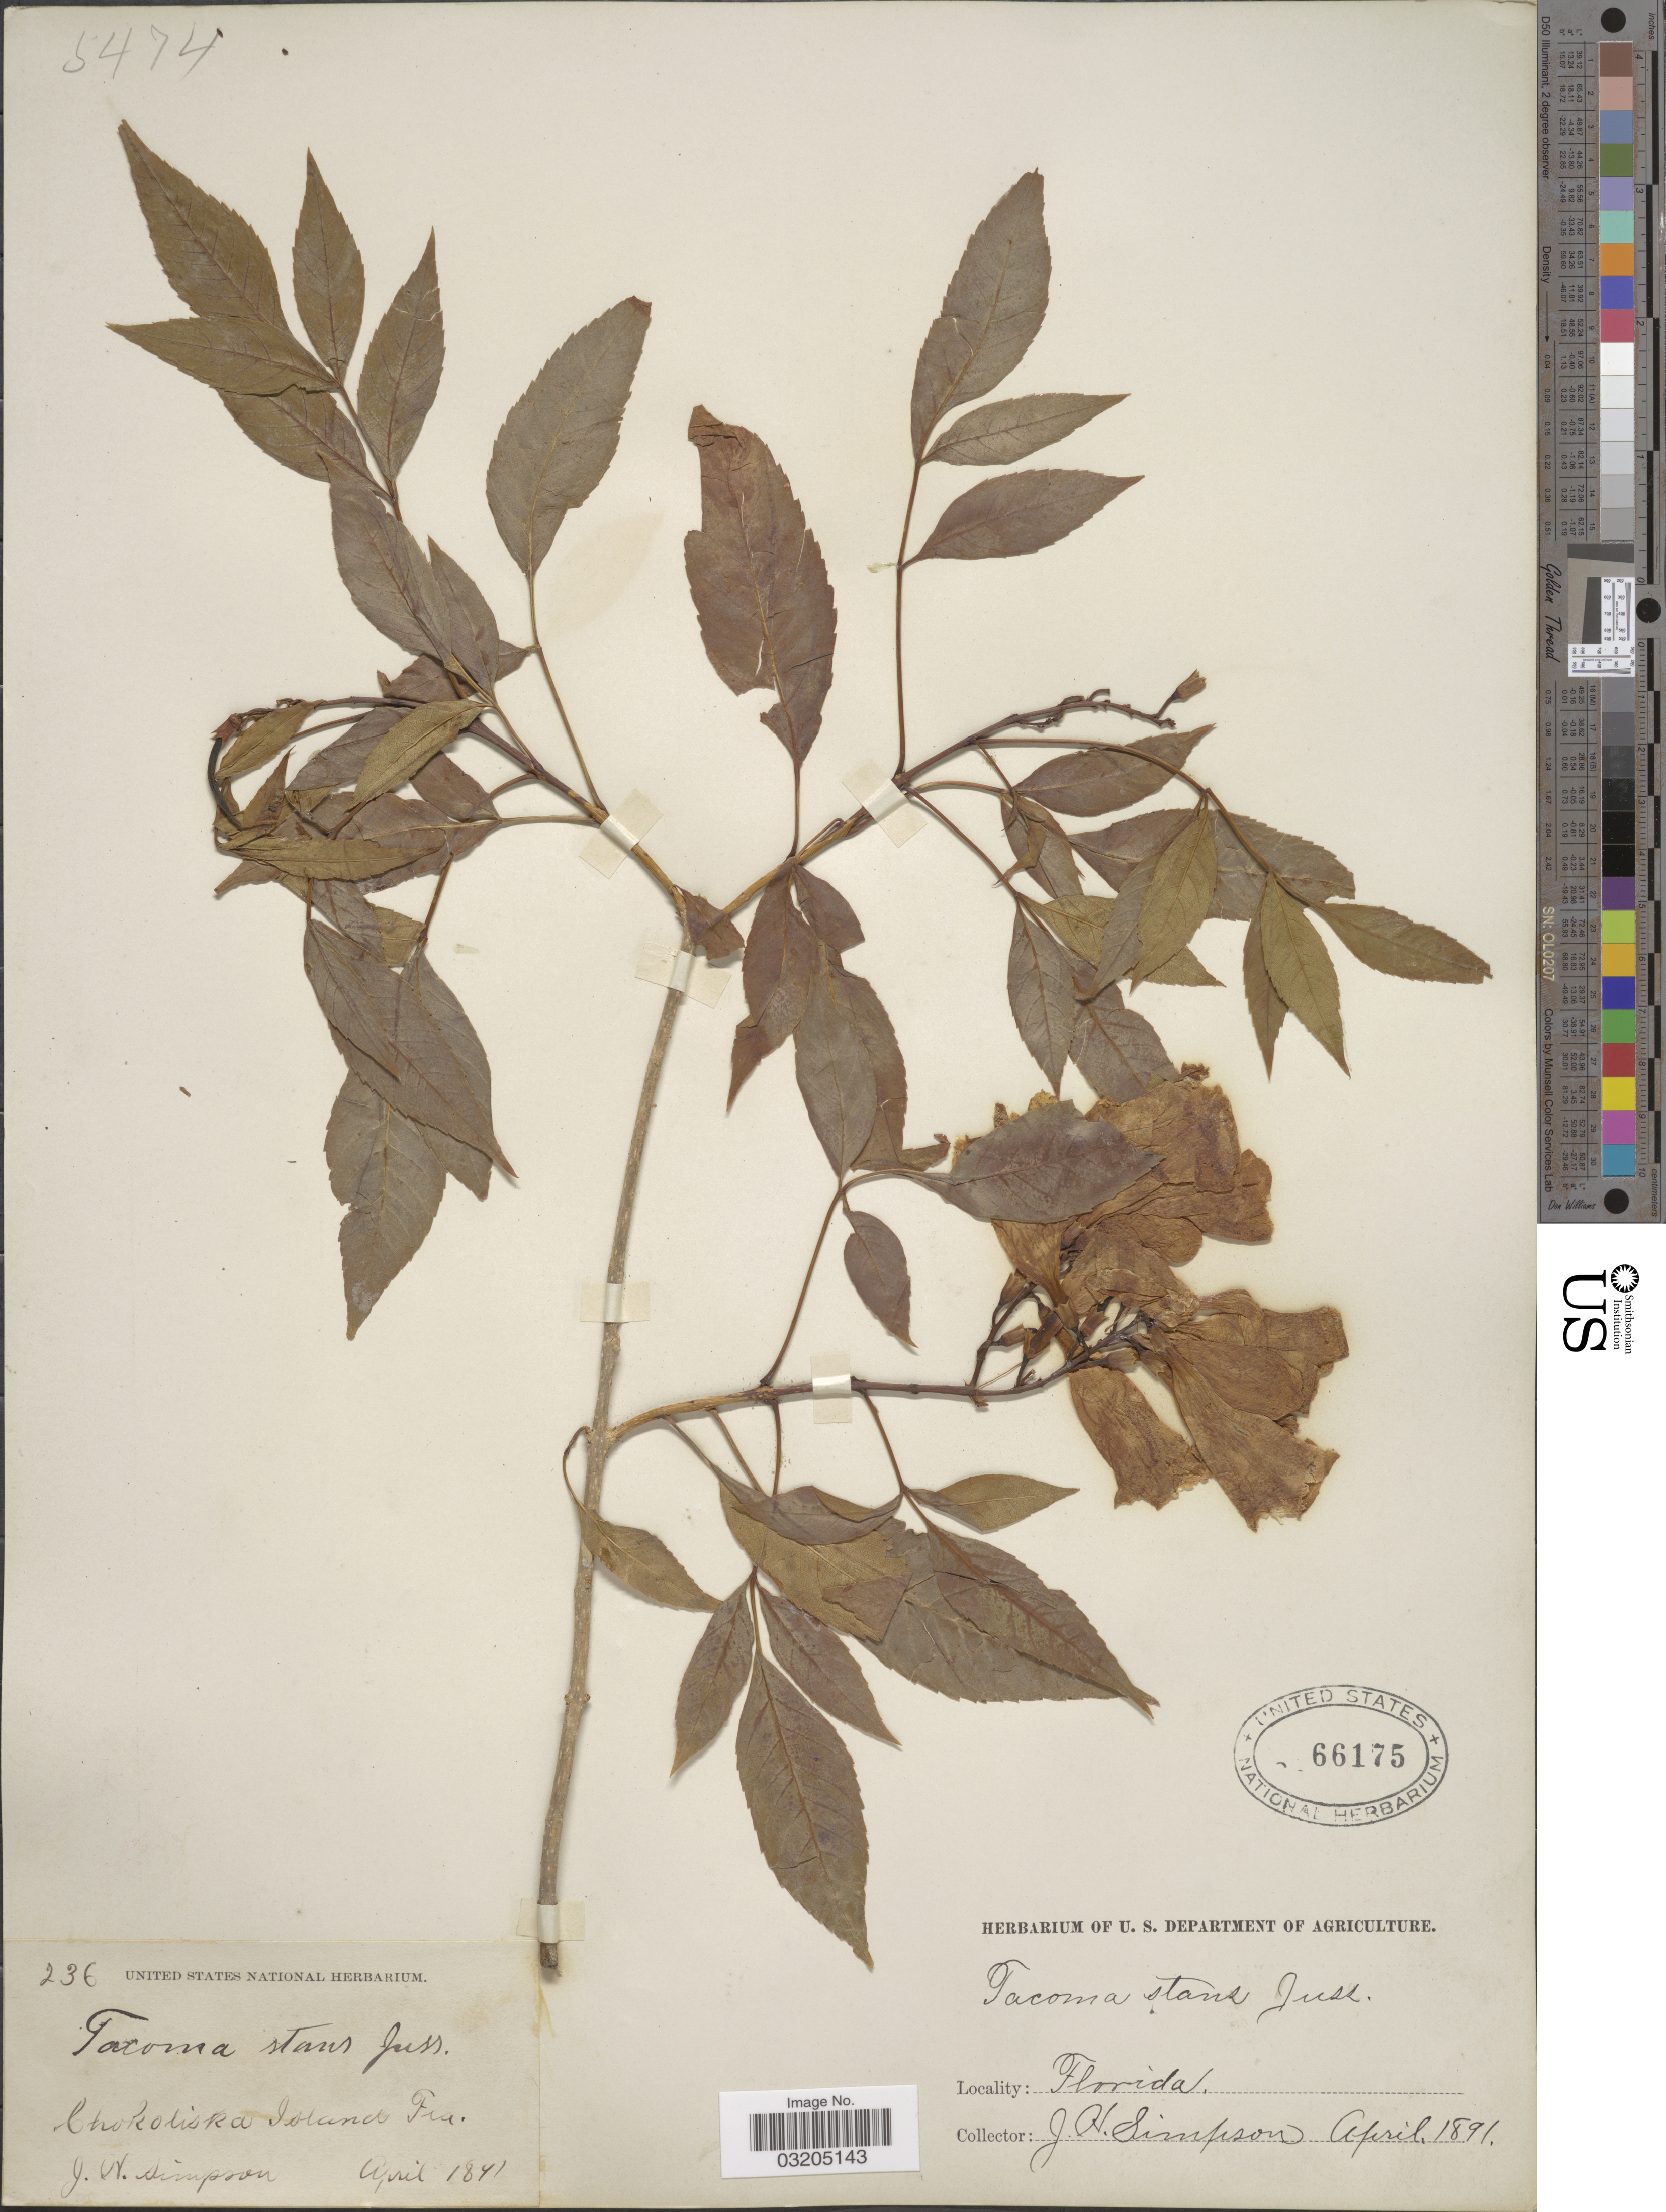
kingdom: Plantae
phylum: Tracheophyta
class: Magnoliopsida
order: Lamiales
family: Bignoniaceae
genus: Tecoma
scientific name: Tecoma stans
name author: (L.) Juss. ex Kunth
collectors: J. H. Simpson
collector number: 236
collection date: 1891-04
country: United States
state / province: Florida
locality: Chokoliskee Island.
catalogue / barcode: US 66175